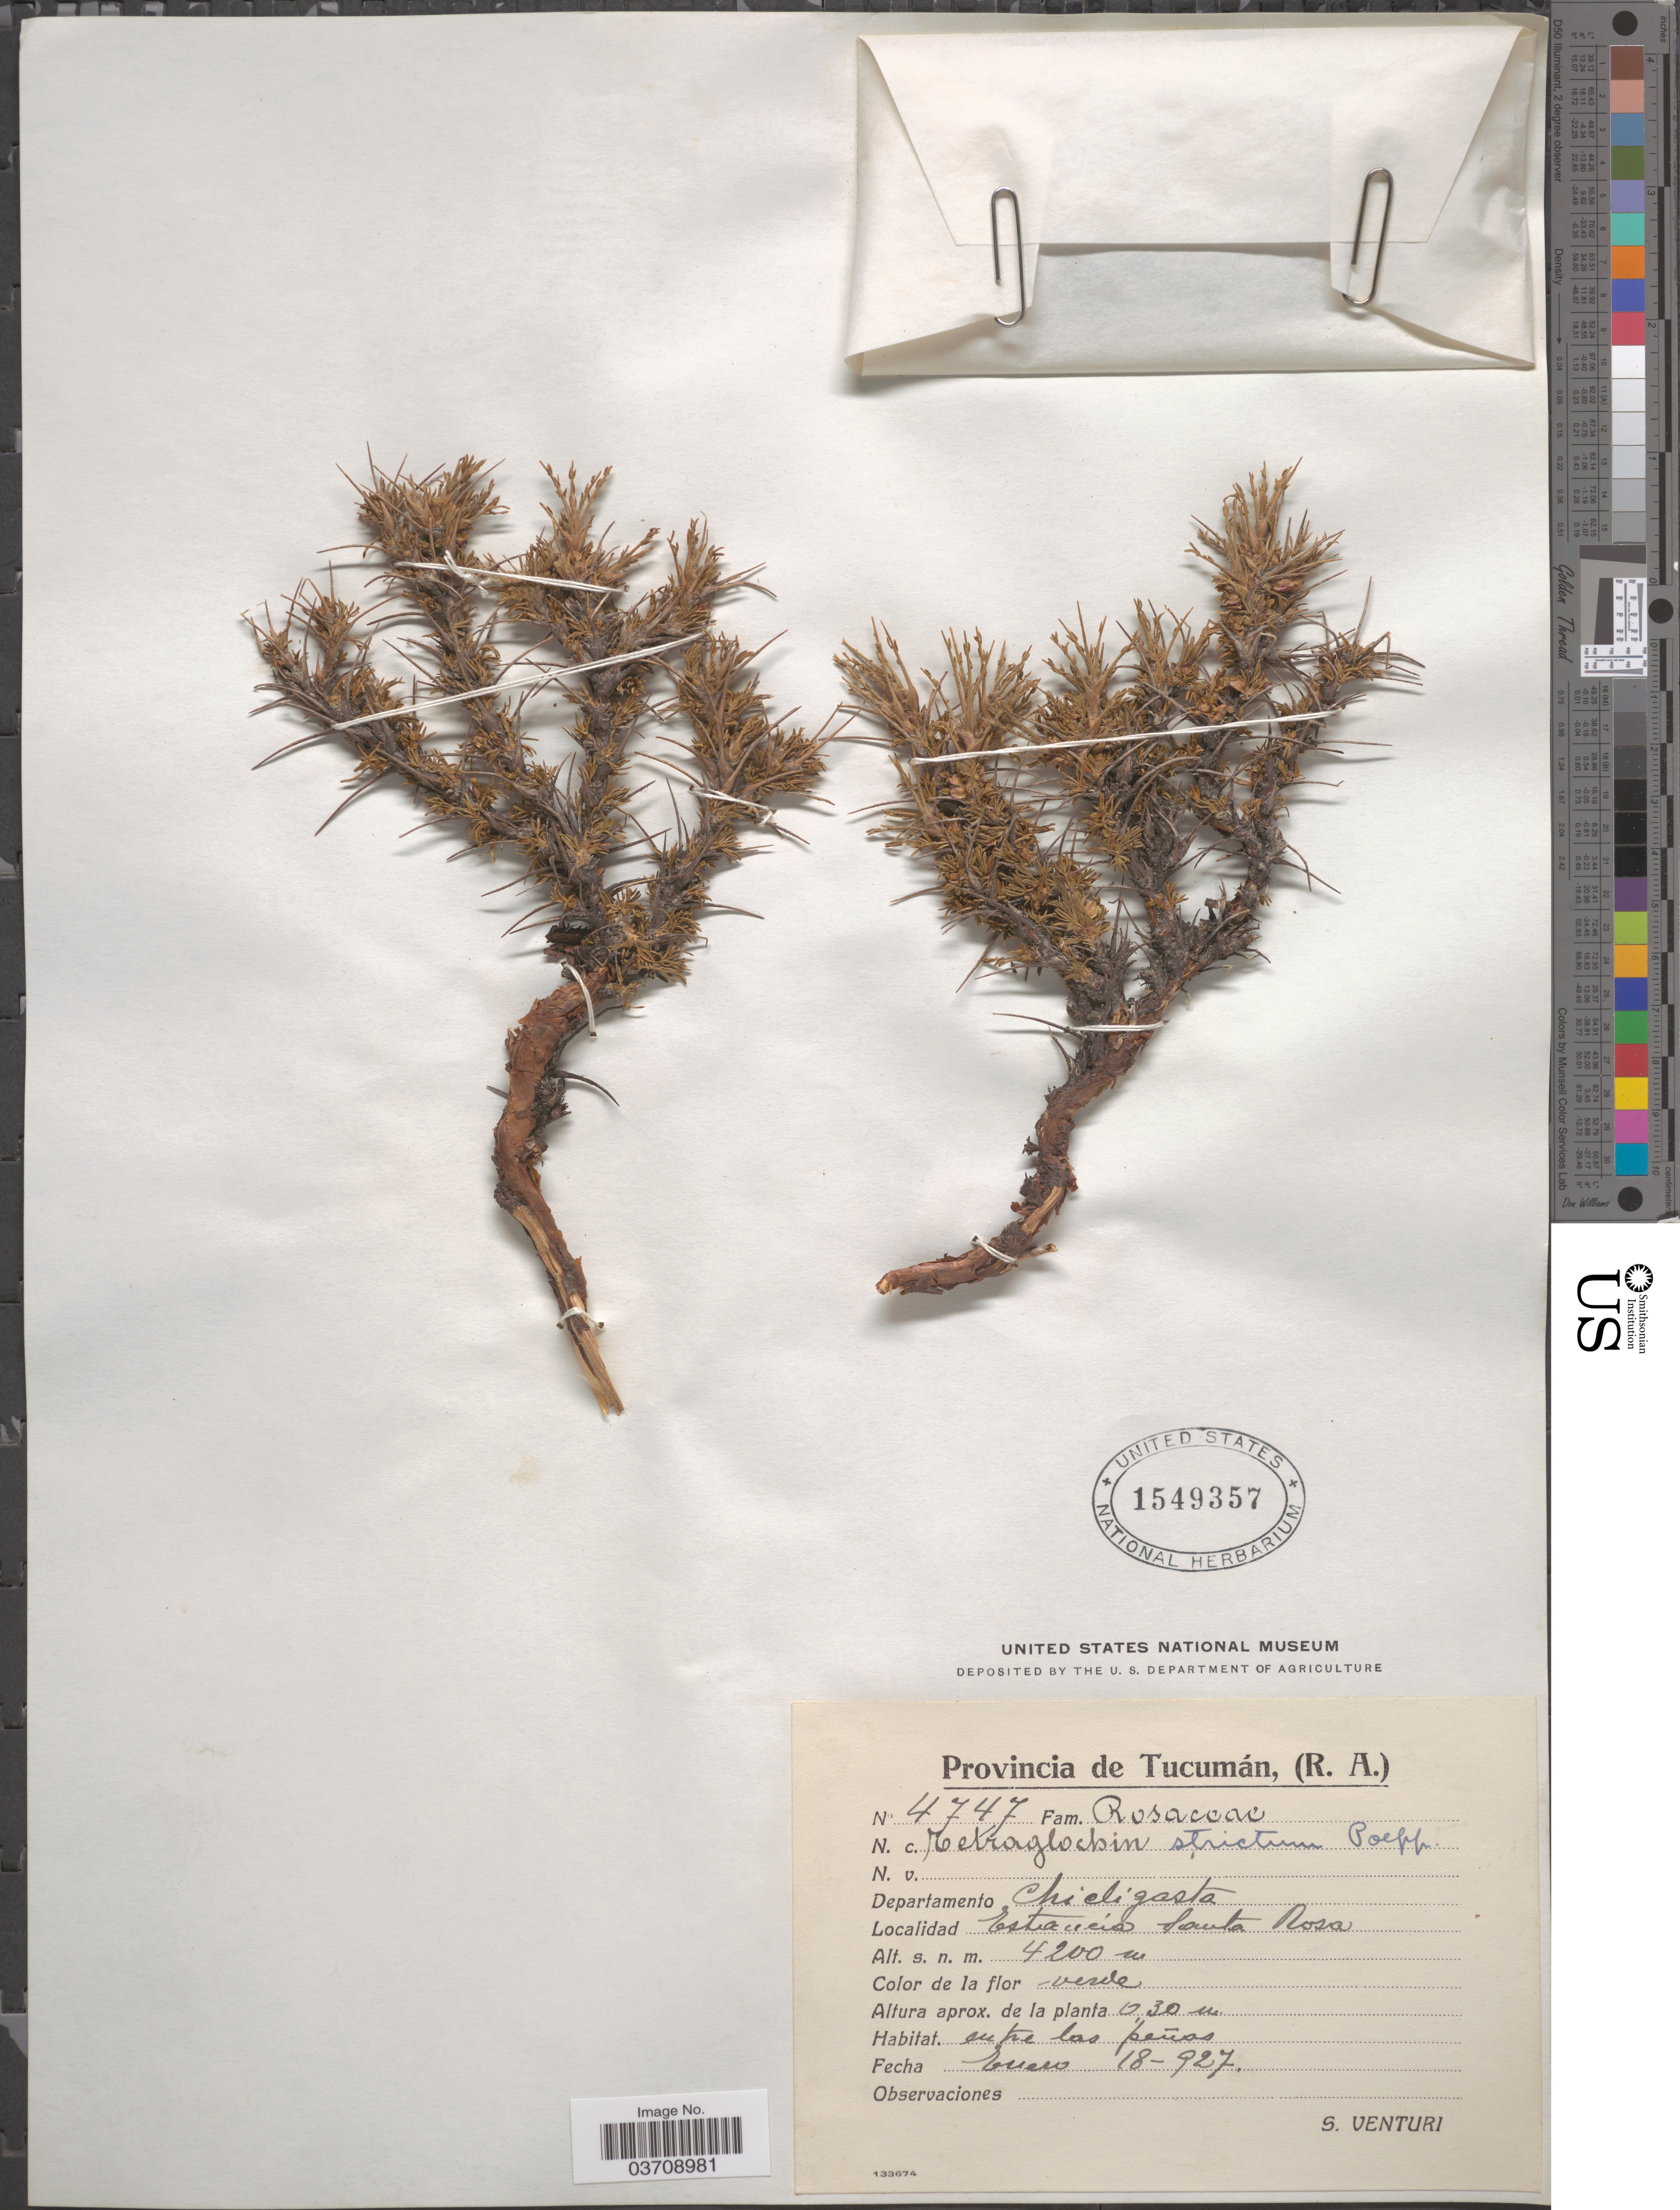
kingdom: Plantae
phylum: Tracheophyta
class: Magnoliopsida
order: Rosales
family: Rosaceae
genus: Tetraglochin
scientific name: Tetraglochin alatum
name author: (Gillies ex Hook. & Arn.) Kuntze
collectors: S. Venturi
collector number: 4747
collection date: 1927-01-18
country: Argentina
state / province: Tucuman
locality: Departamento Chicligasta. Estancia Santa Rosa.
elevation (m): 4200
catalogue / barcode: US 1549357